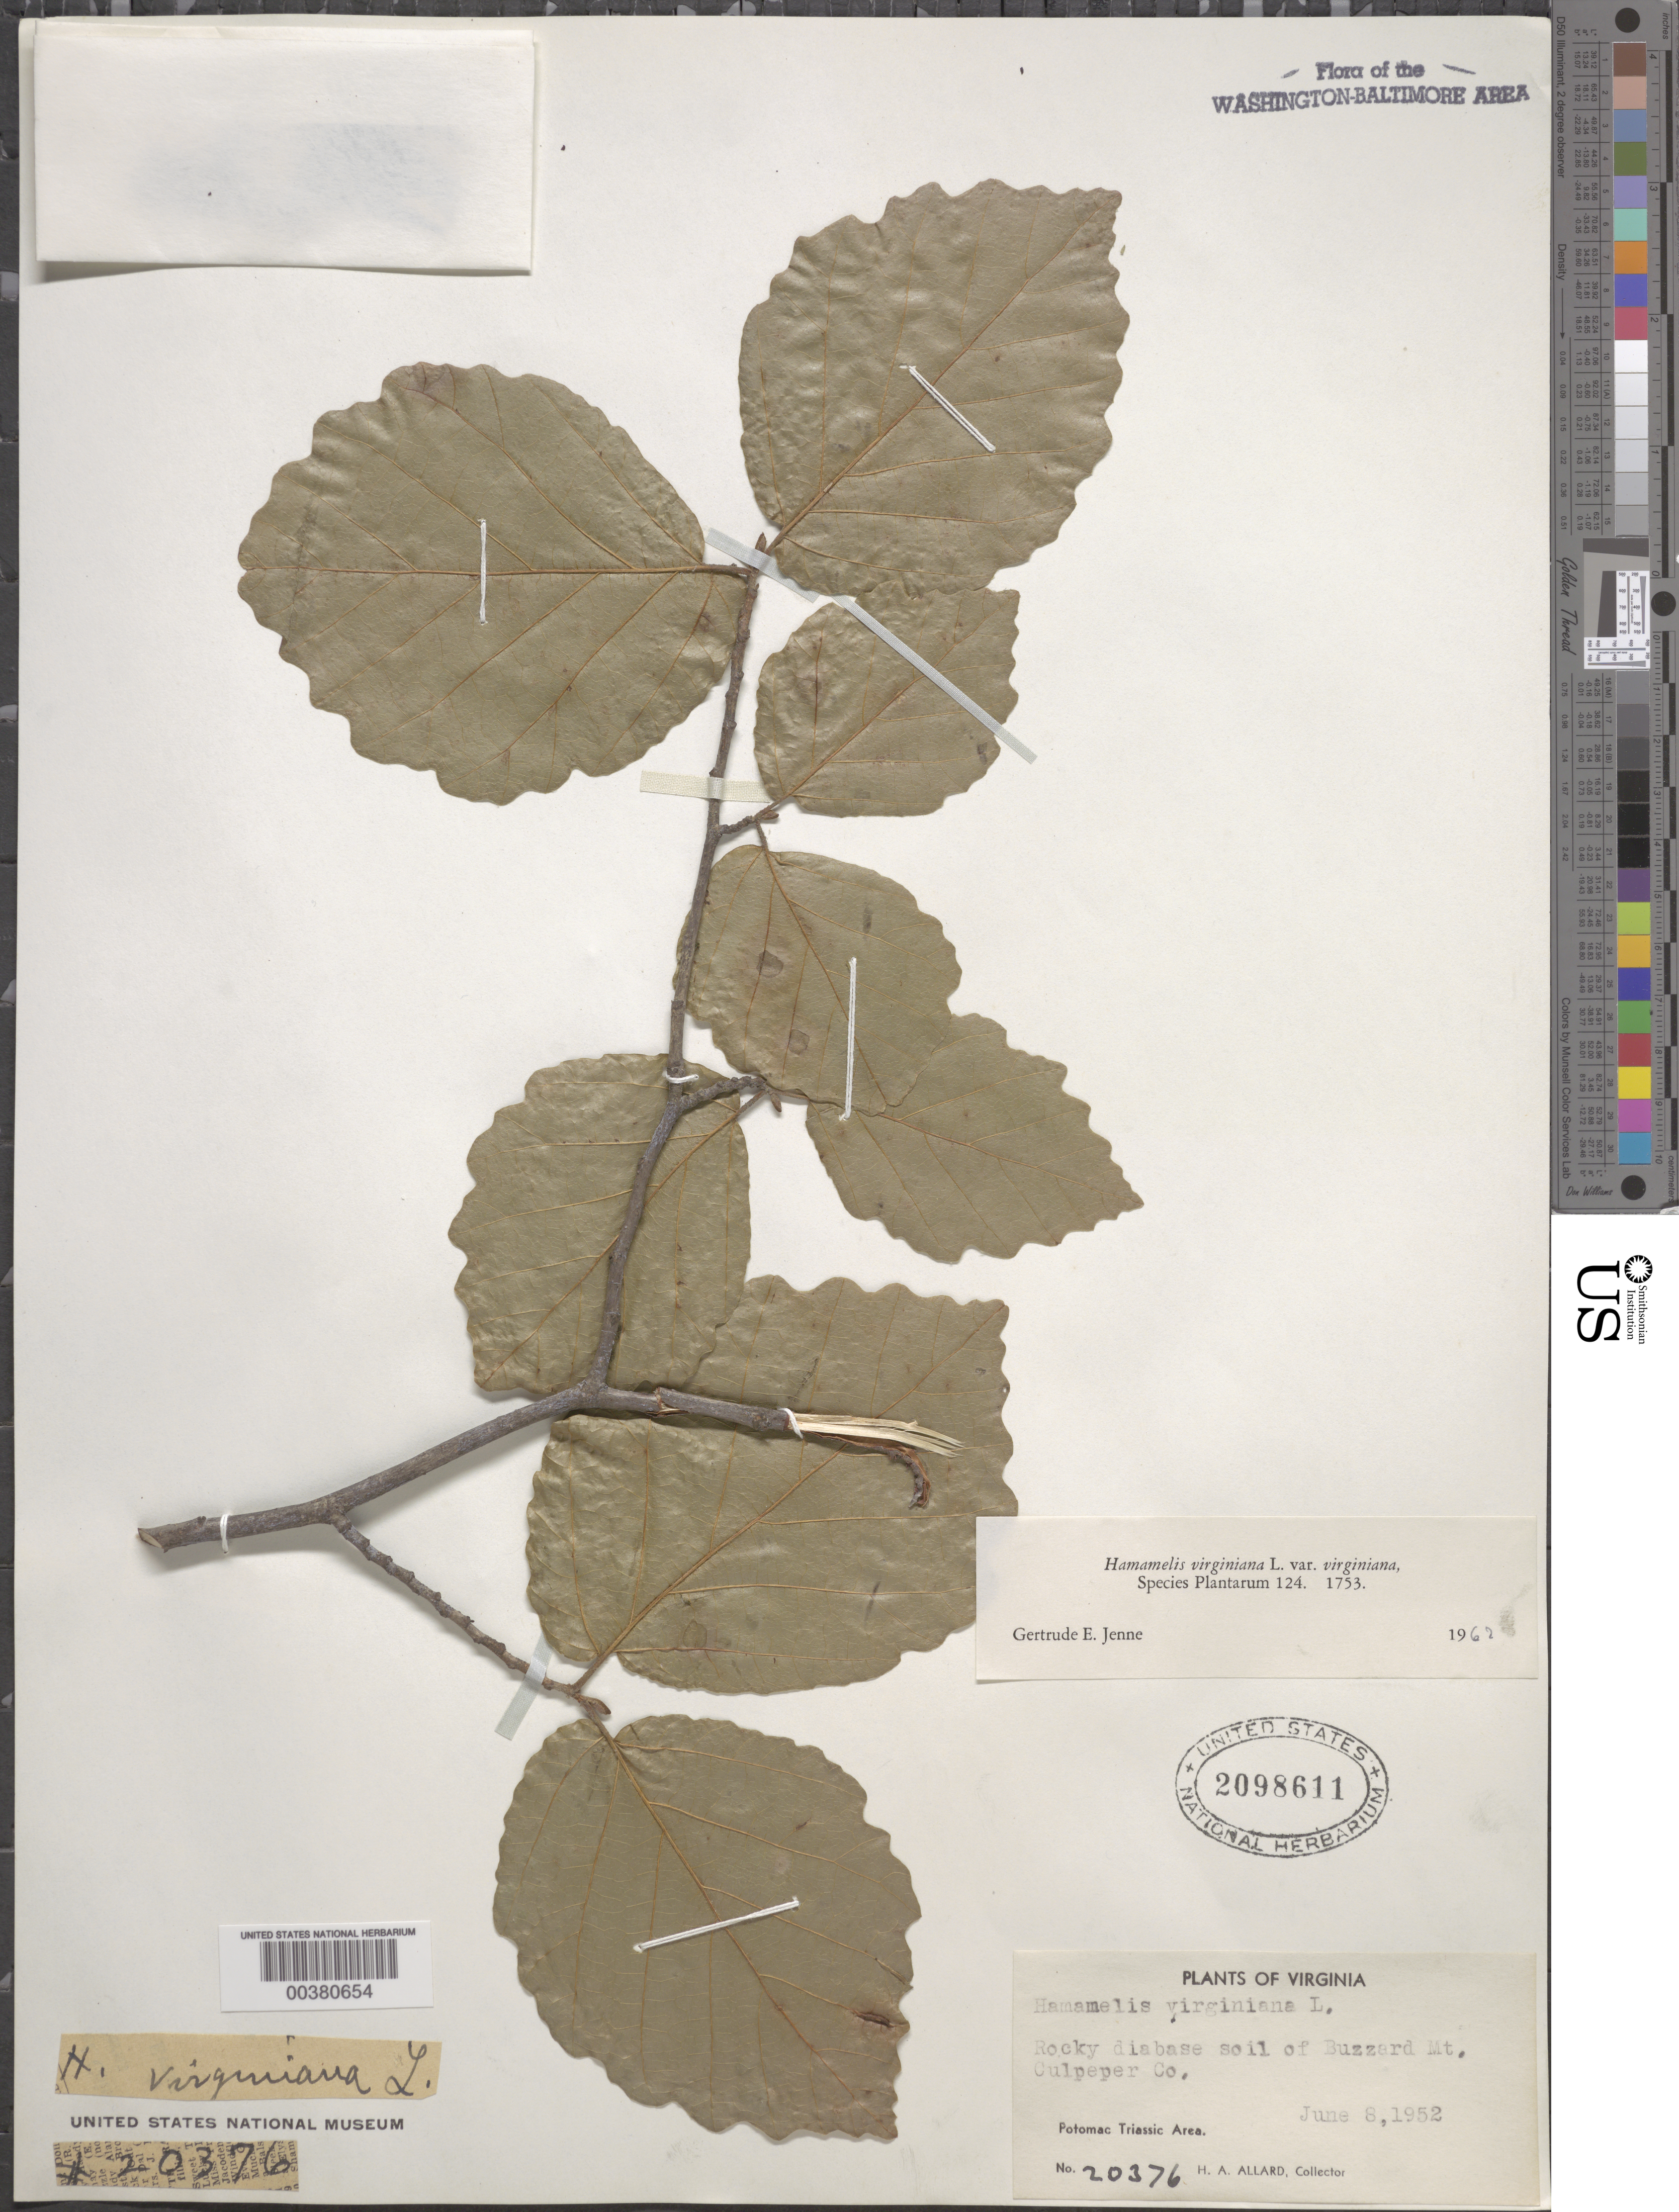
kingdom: Plantae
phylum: Tracheophyta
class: Magnoliopsida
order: Saxifragales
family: Hamamelidaceae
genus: Hamamelis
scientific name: Hamamelis virginiana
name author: L.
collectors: H. A. Allard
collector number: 20376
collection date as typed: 08 Jun 1952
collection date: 1952-06-08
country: United States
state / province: Virginia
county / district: Culpeper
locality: Buzzard Mountain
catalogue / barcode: US 2098611